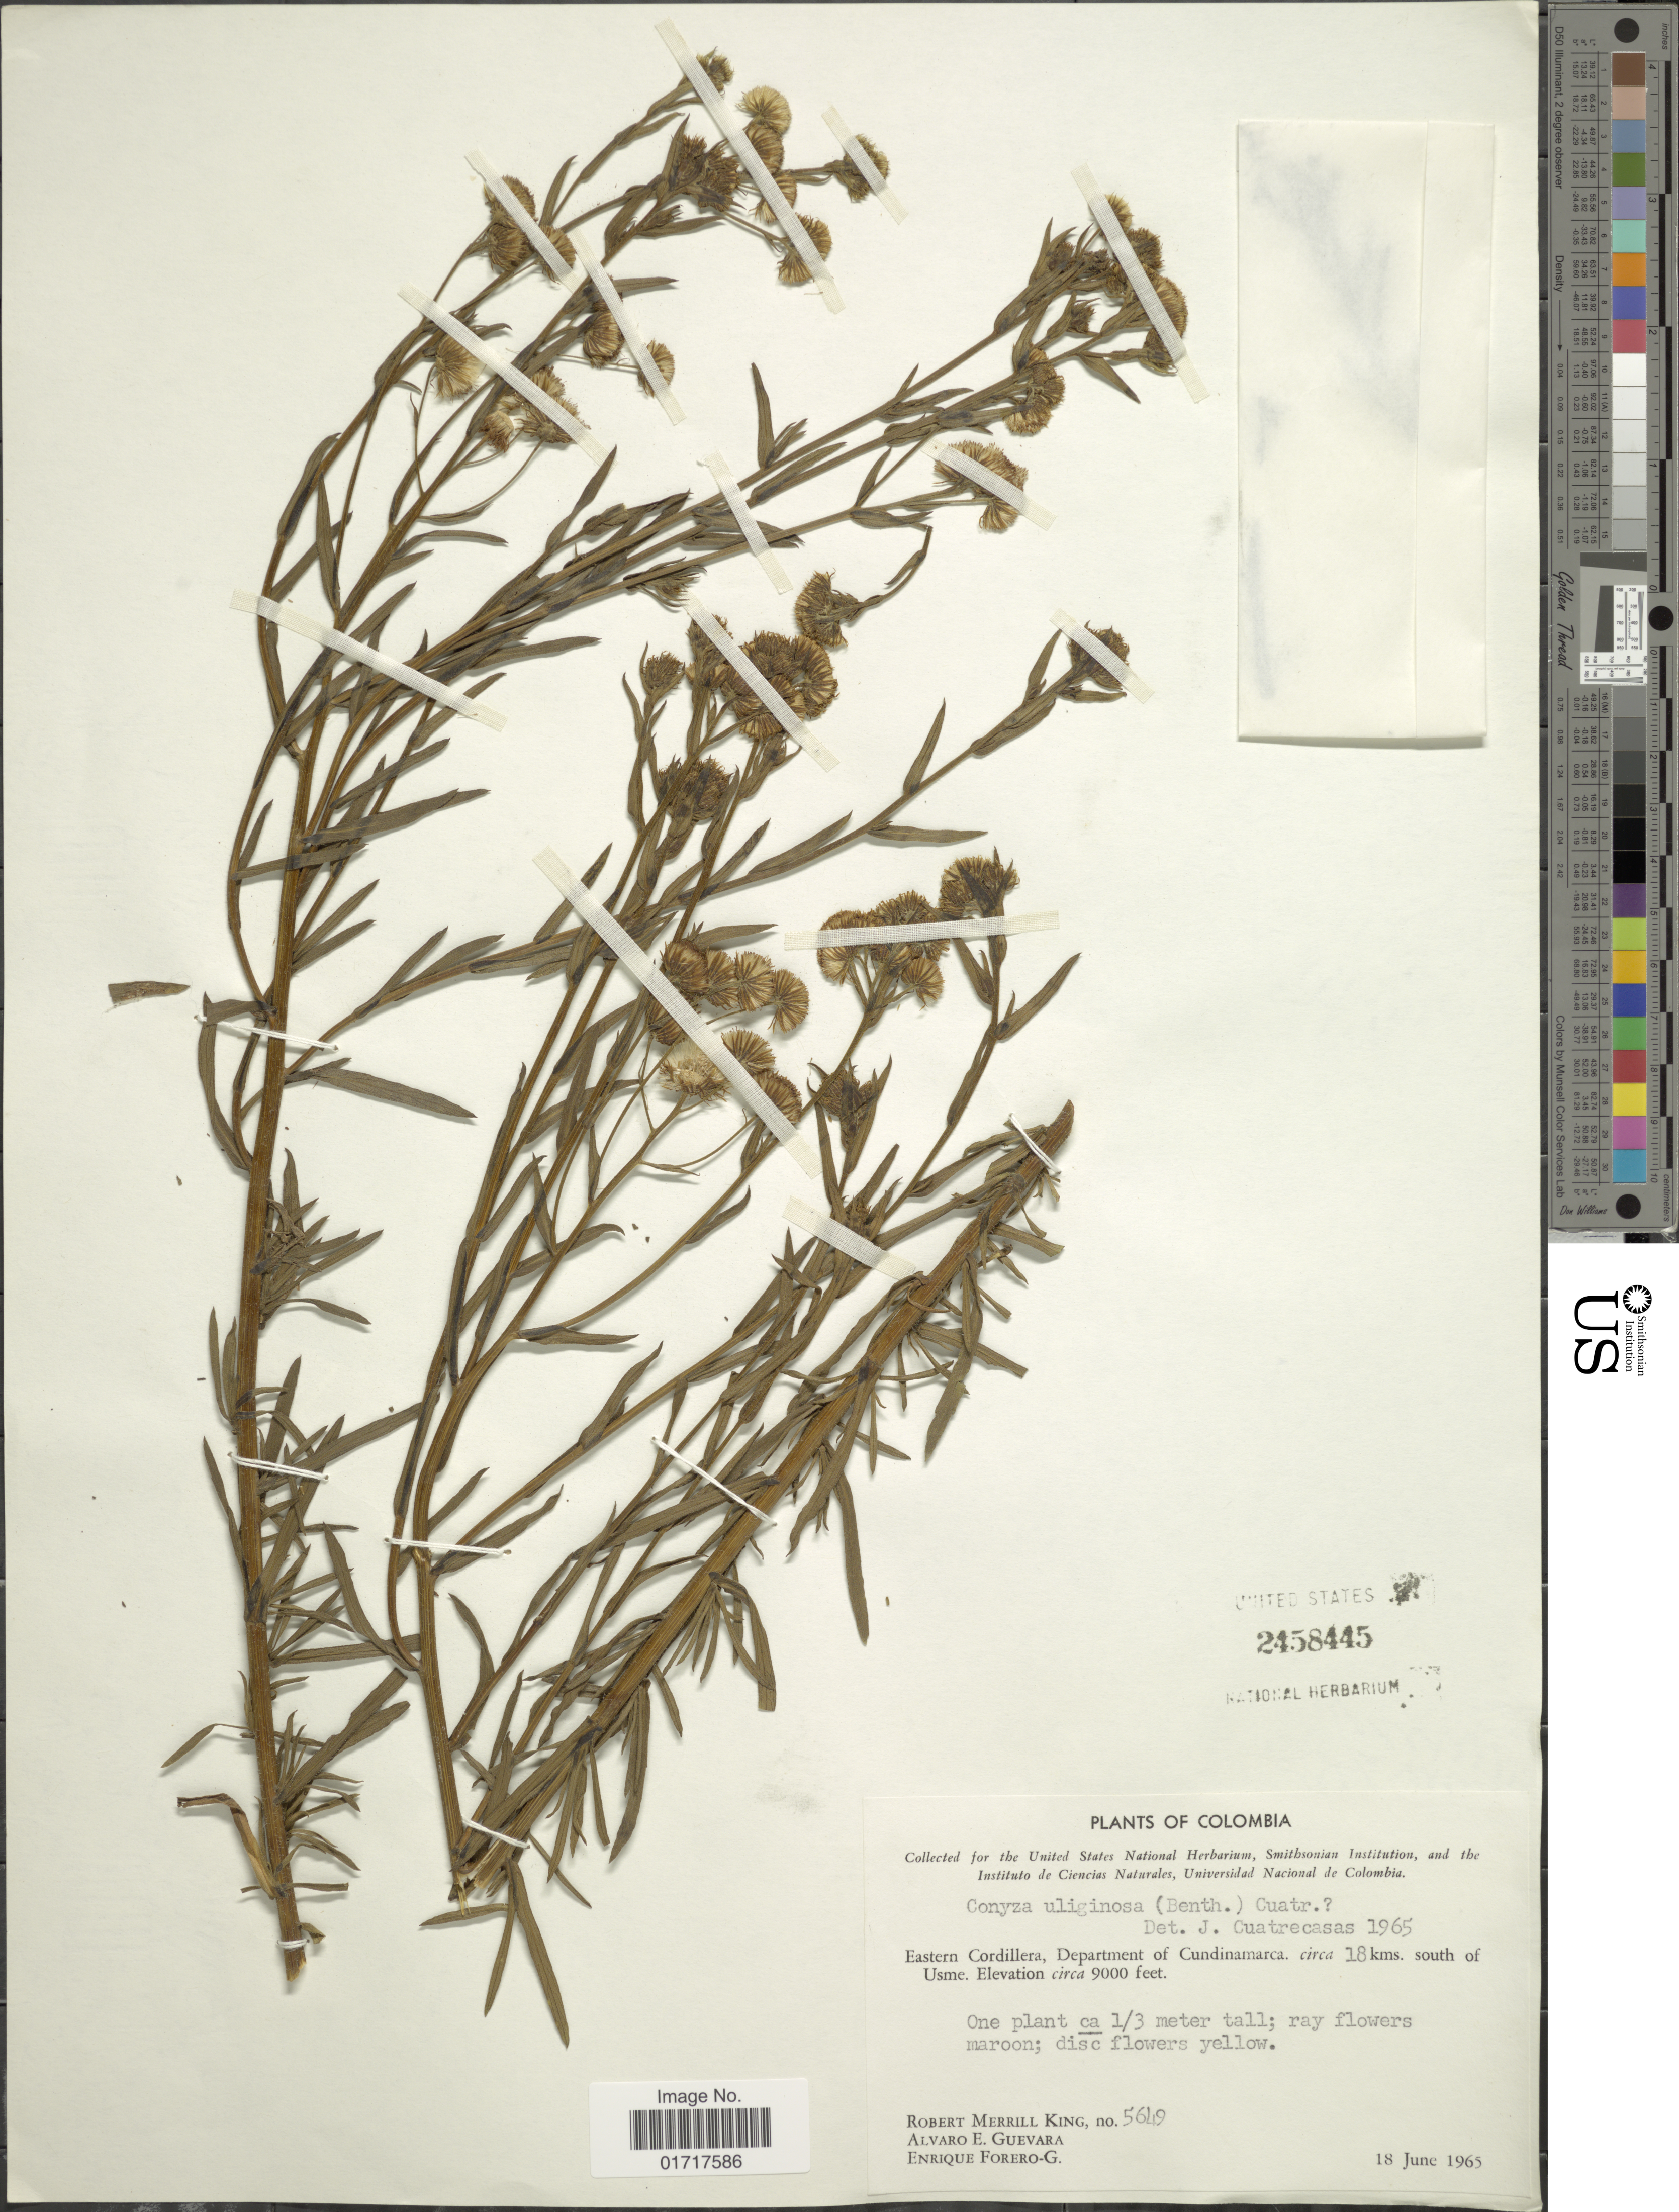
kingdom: Plantae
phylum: Tracheophyta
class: Magnoliopsida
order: Asterales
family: Asteraceae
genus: Conyza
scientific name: Conyza uliginosa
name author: (Benth.) Cuatrec.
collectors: R. M. King, A. E. Guevara & E. Forero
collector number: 5649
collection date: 1965-06-18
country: Colombia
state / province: Cundinamarca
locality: Eastern Cordillera, Department of Cundinamarca circa 18 kms. south of Usme.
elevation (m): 2743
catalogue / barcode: US 2458445